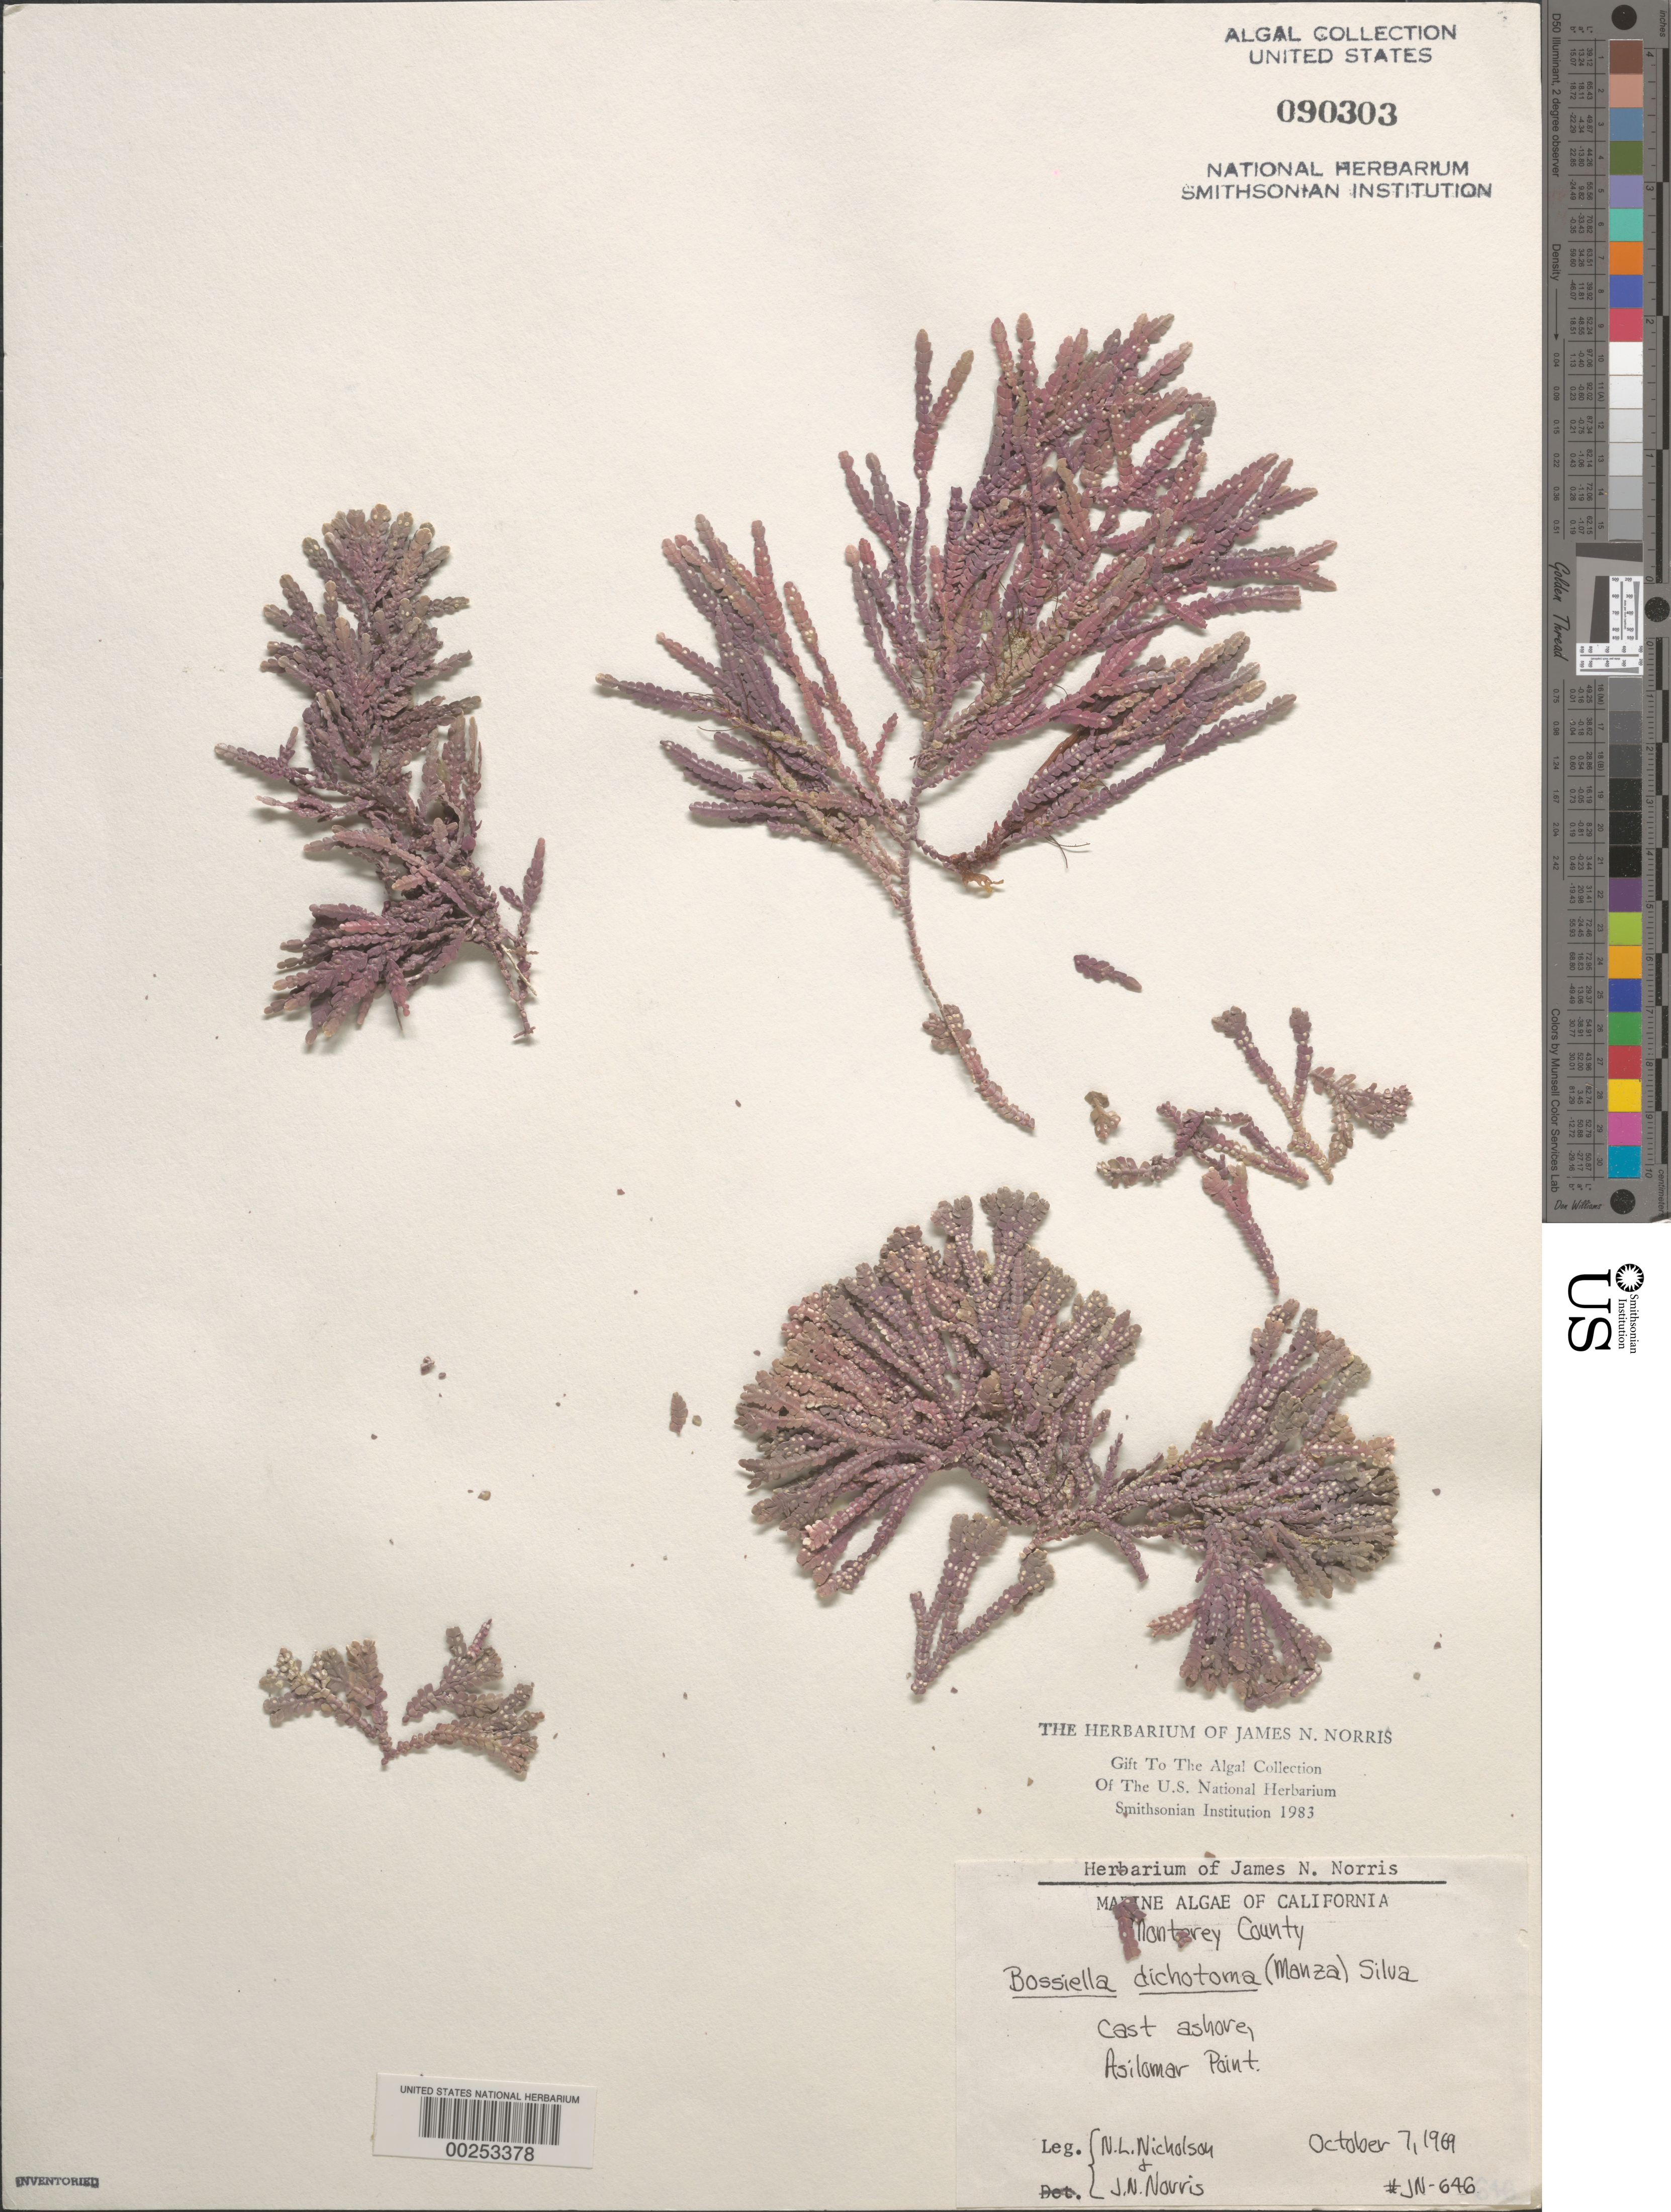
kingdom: Plantae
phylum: Rhodophyta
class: Florideophyceae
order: Corallinales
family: Corallinaceae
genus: Bossiella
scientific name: Bossiella dichotoma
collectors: N. Nicholson & J. N. Norris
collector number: JN-646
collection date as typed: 07 Oct 1969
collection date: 1969-10-07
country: United States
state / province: California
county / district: Monterey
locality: Asilomar Point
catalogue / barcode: US 90303